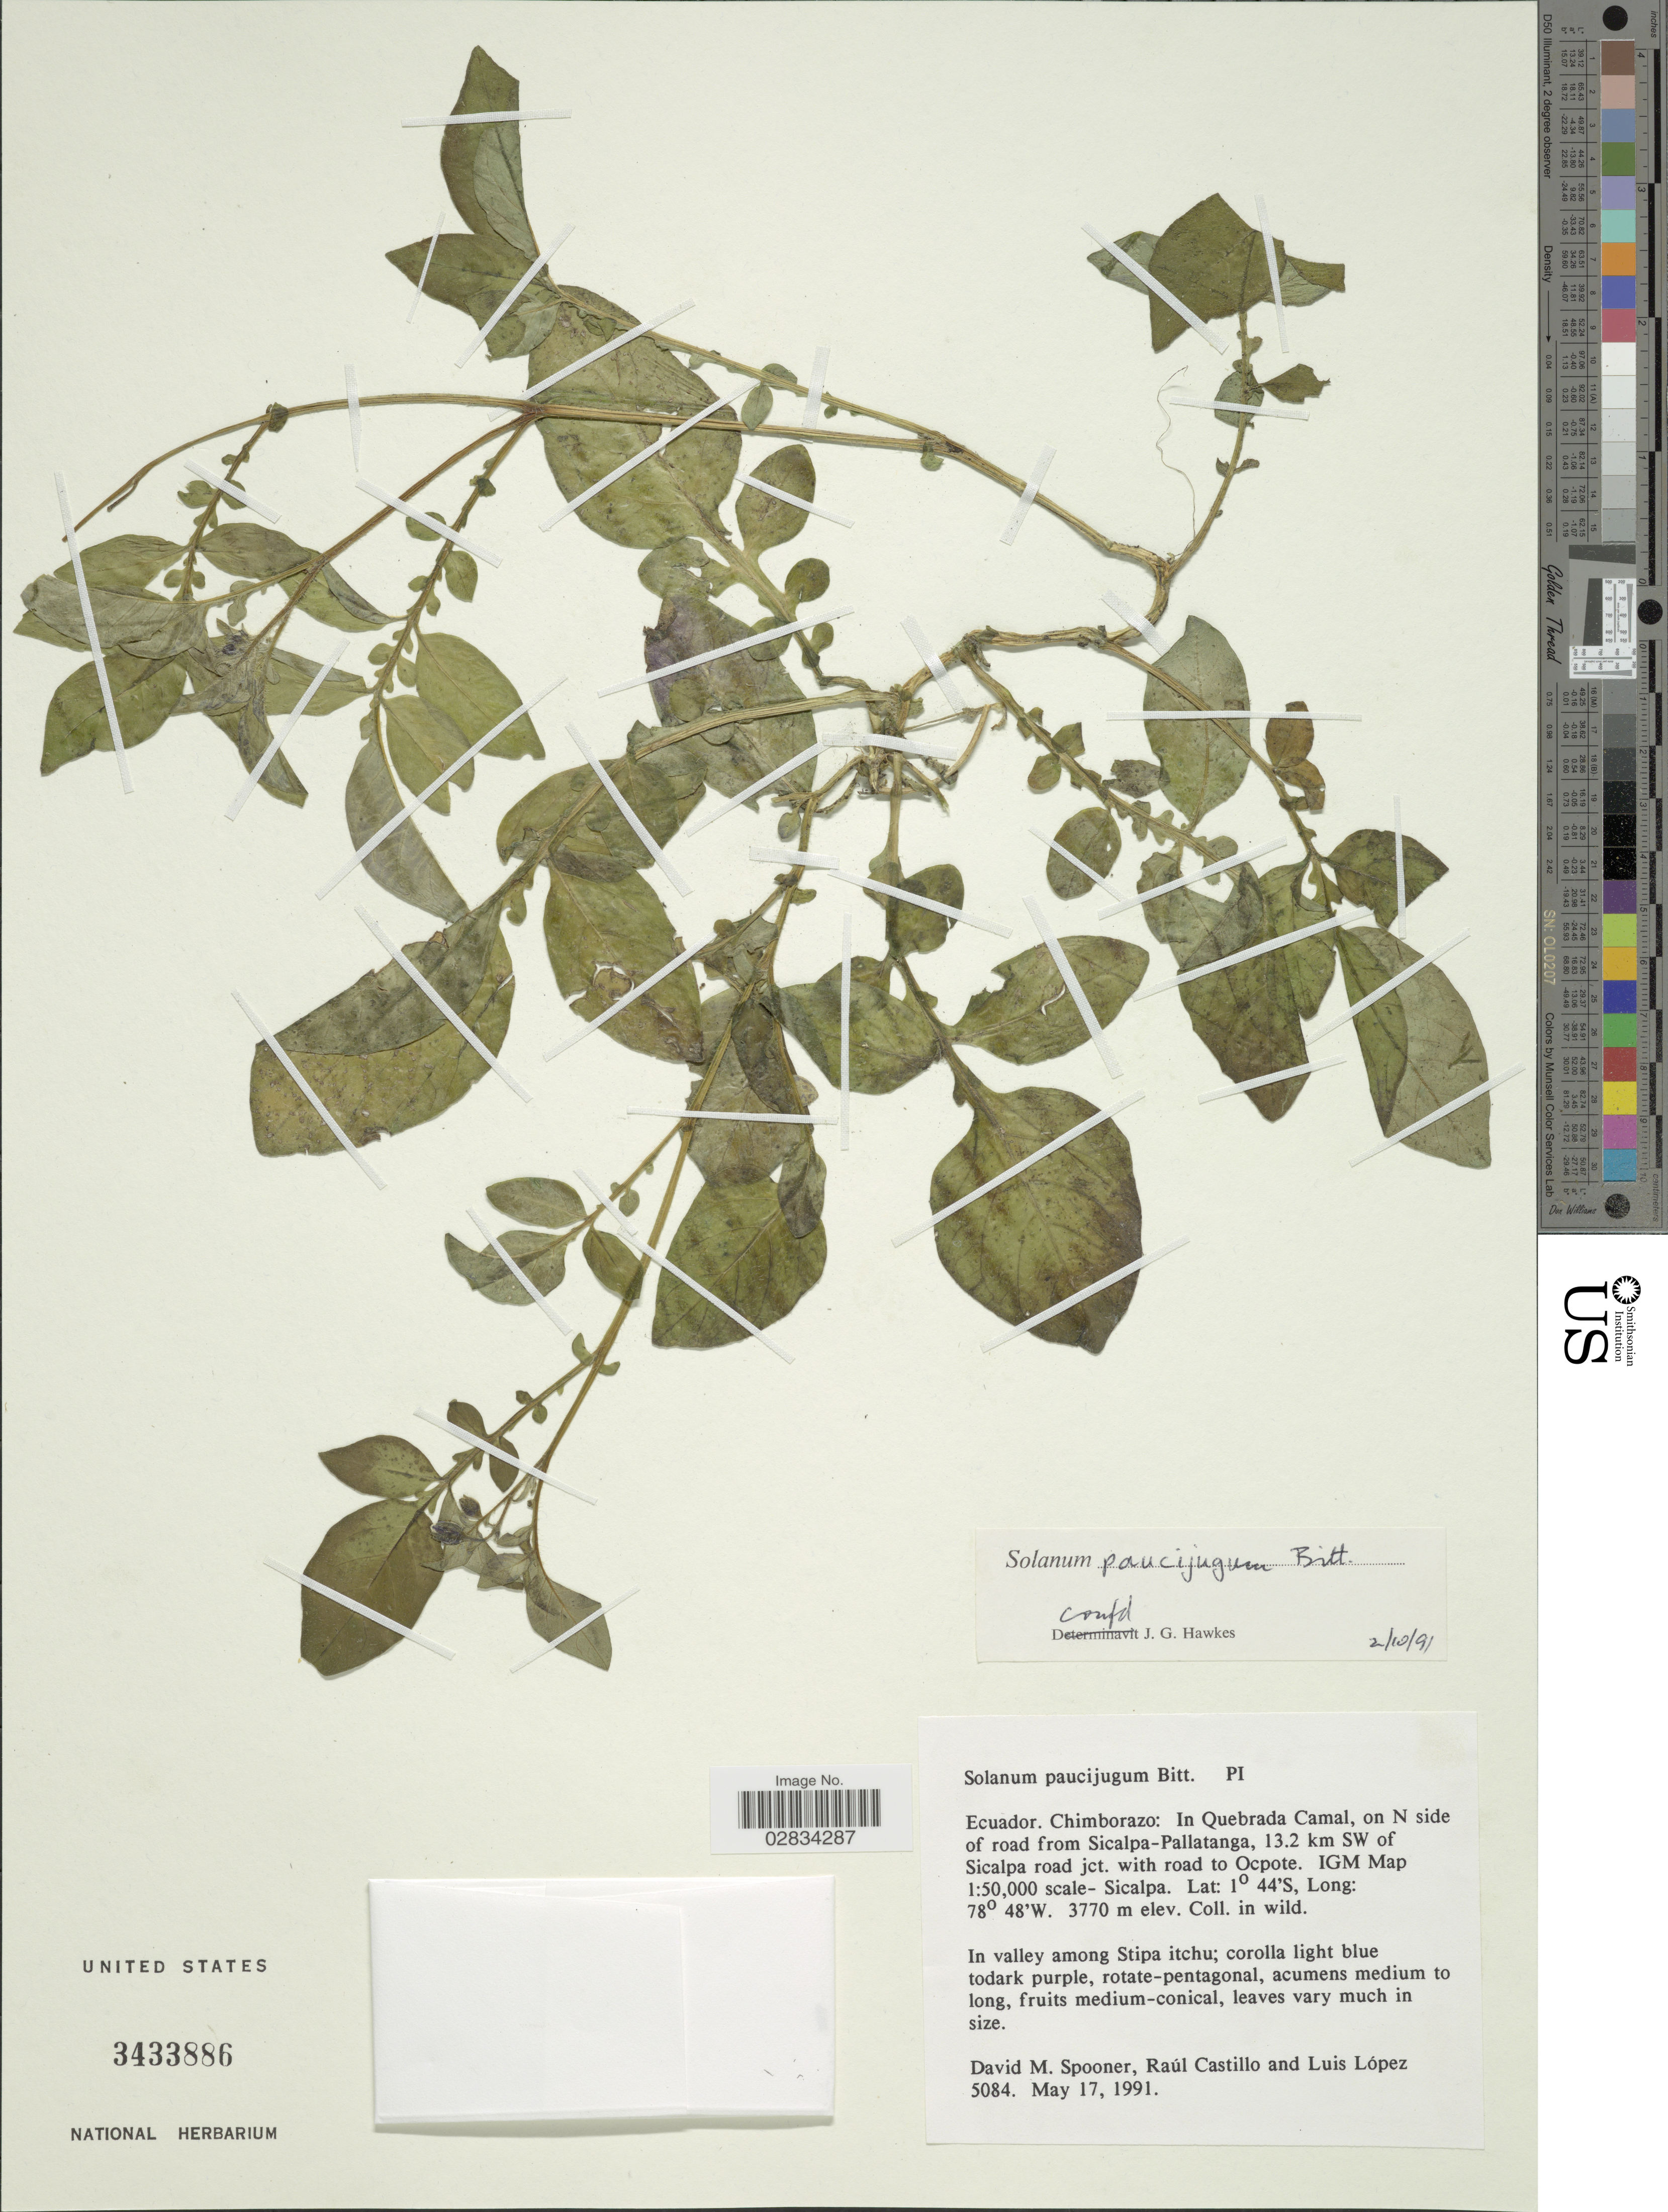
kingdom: Plantae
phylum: Tracheophyta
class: Magnoliopsida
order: Solanales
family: Solanaceae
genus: Solanum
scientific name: Solanum paucijugum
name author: Bitter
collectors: D. Spooner, R. Castillo & L. López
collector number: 5084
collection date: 1991-05-17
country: Ecuador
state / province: Chimborazo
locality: Chimborazo: In Quebrada Camal, on N side of road from Sicalpa-Pallatanga, 13.2 km SW of Sicalpa road jct. with road to Ocpote. IGM Map 1:50,000 scale-Sicalpa.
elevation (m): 3770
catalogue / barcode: US 3433886